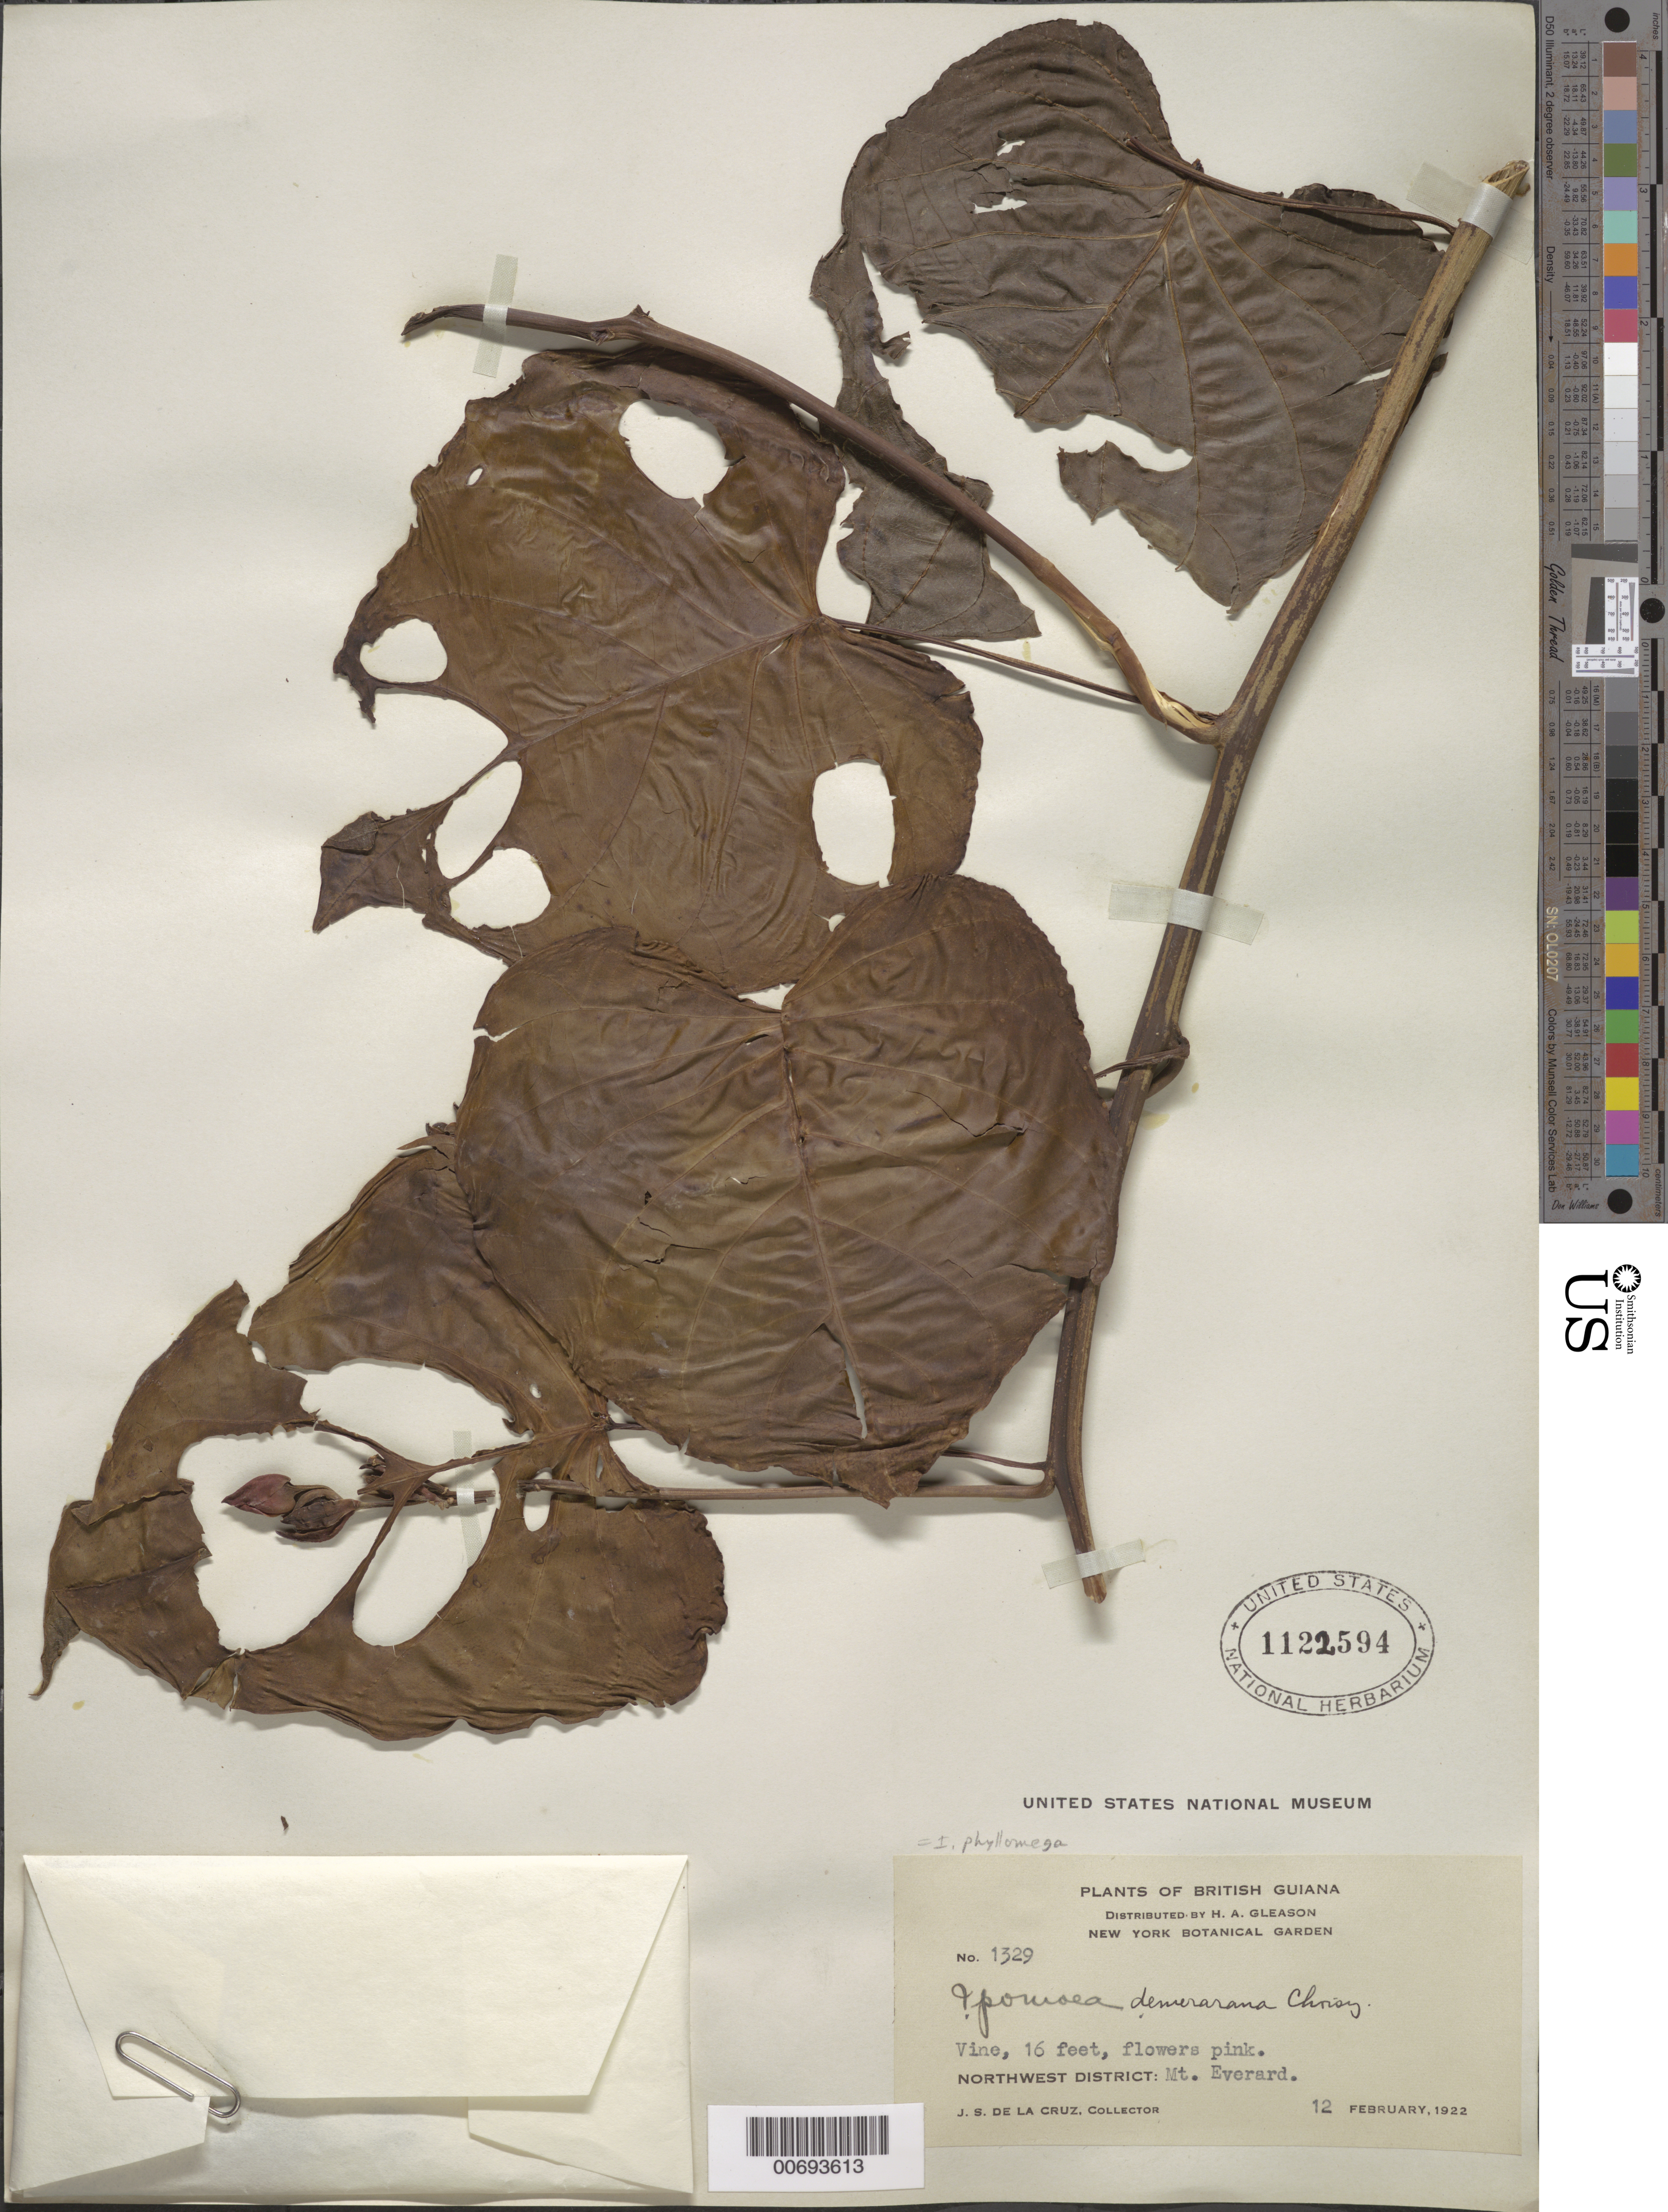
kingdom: Plantae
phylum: Tracheophyta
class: Magnoliopsida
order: Solanales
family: Convolvulaceae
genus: Ipomoea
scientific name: Ipomoea demerariana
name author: Choisy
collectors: J. S. de la Cruz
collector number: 1329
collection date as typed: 12-Feb-22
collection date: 1922-02-12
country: Guyana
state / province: Barima-Waini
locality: Mt. Everard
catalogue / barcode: US 1122594